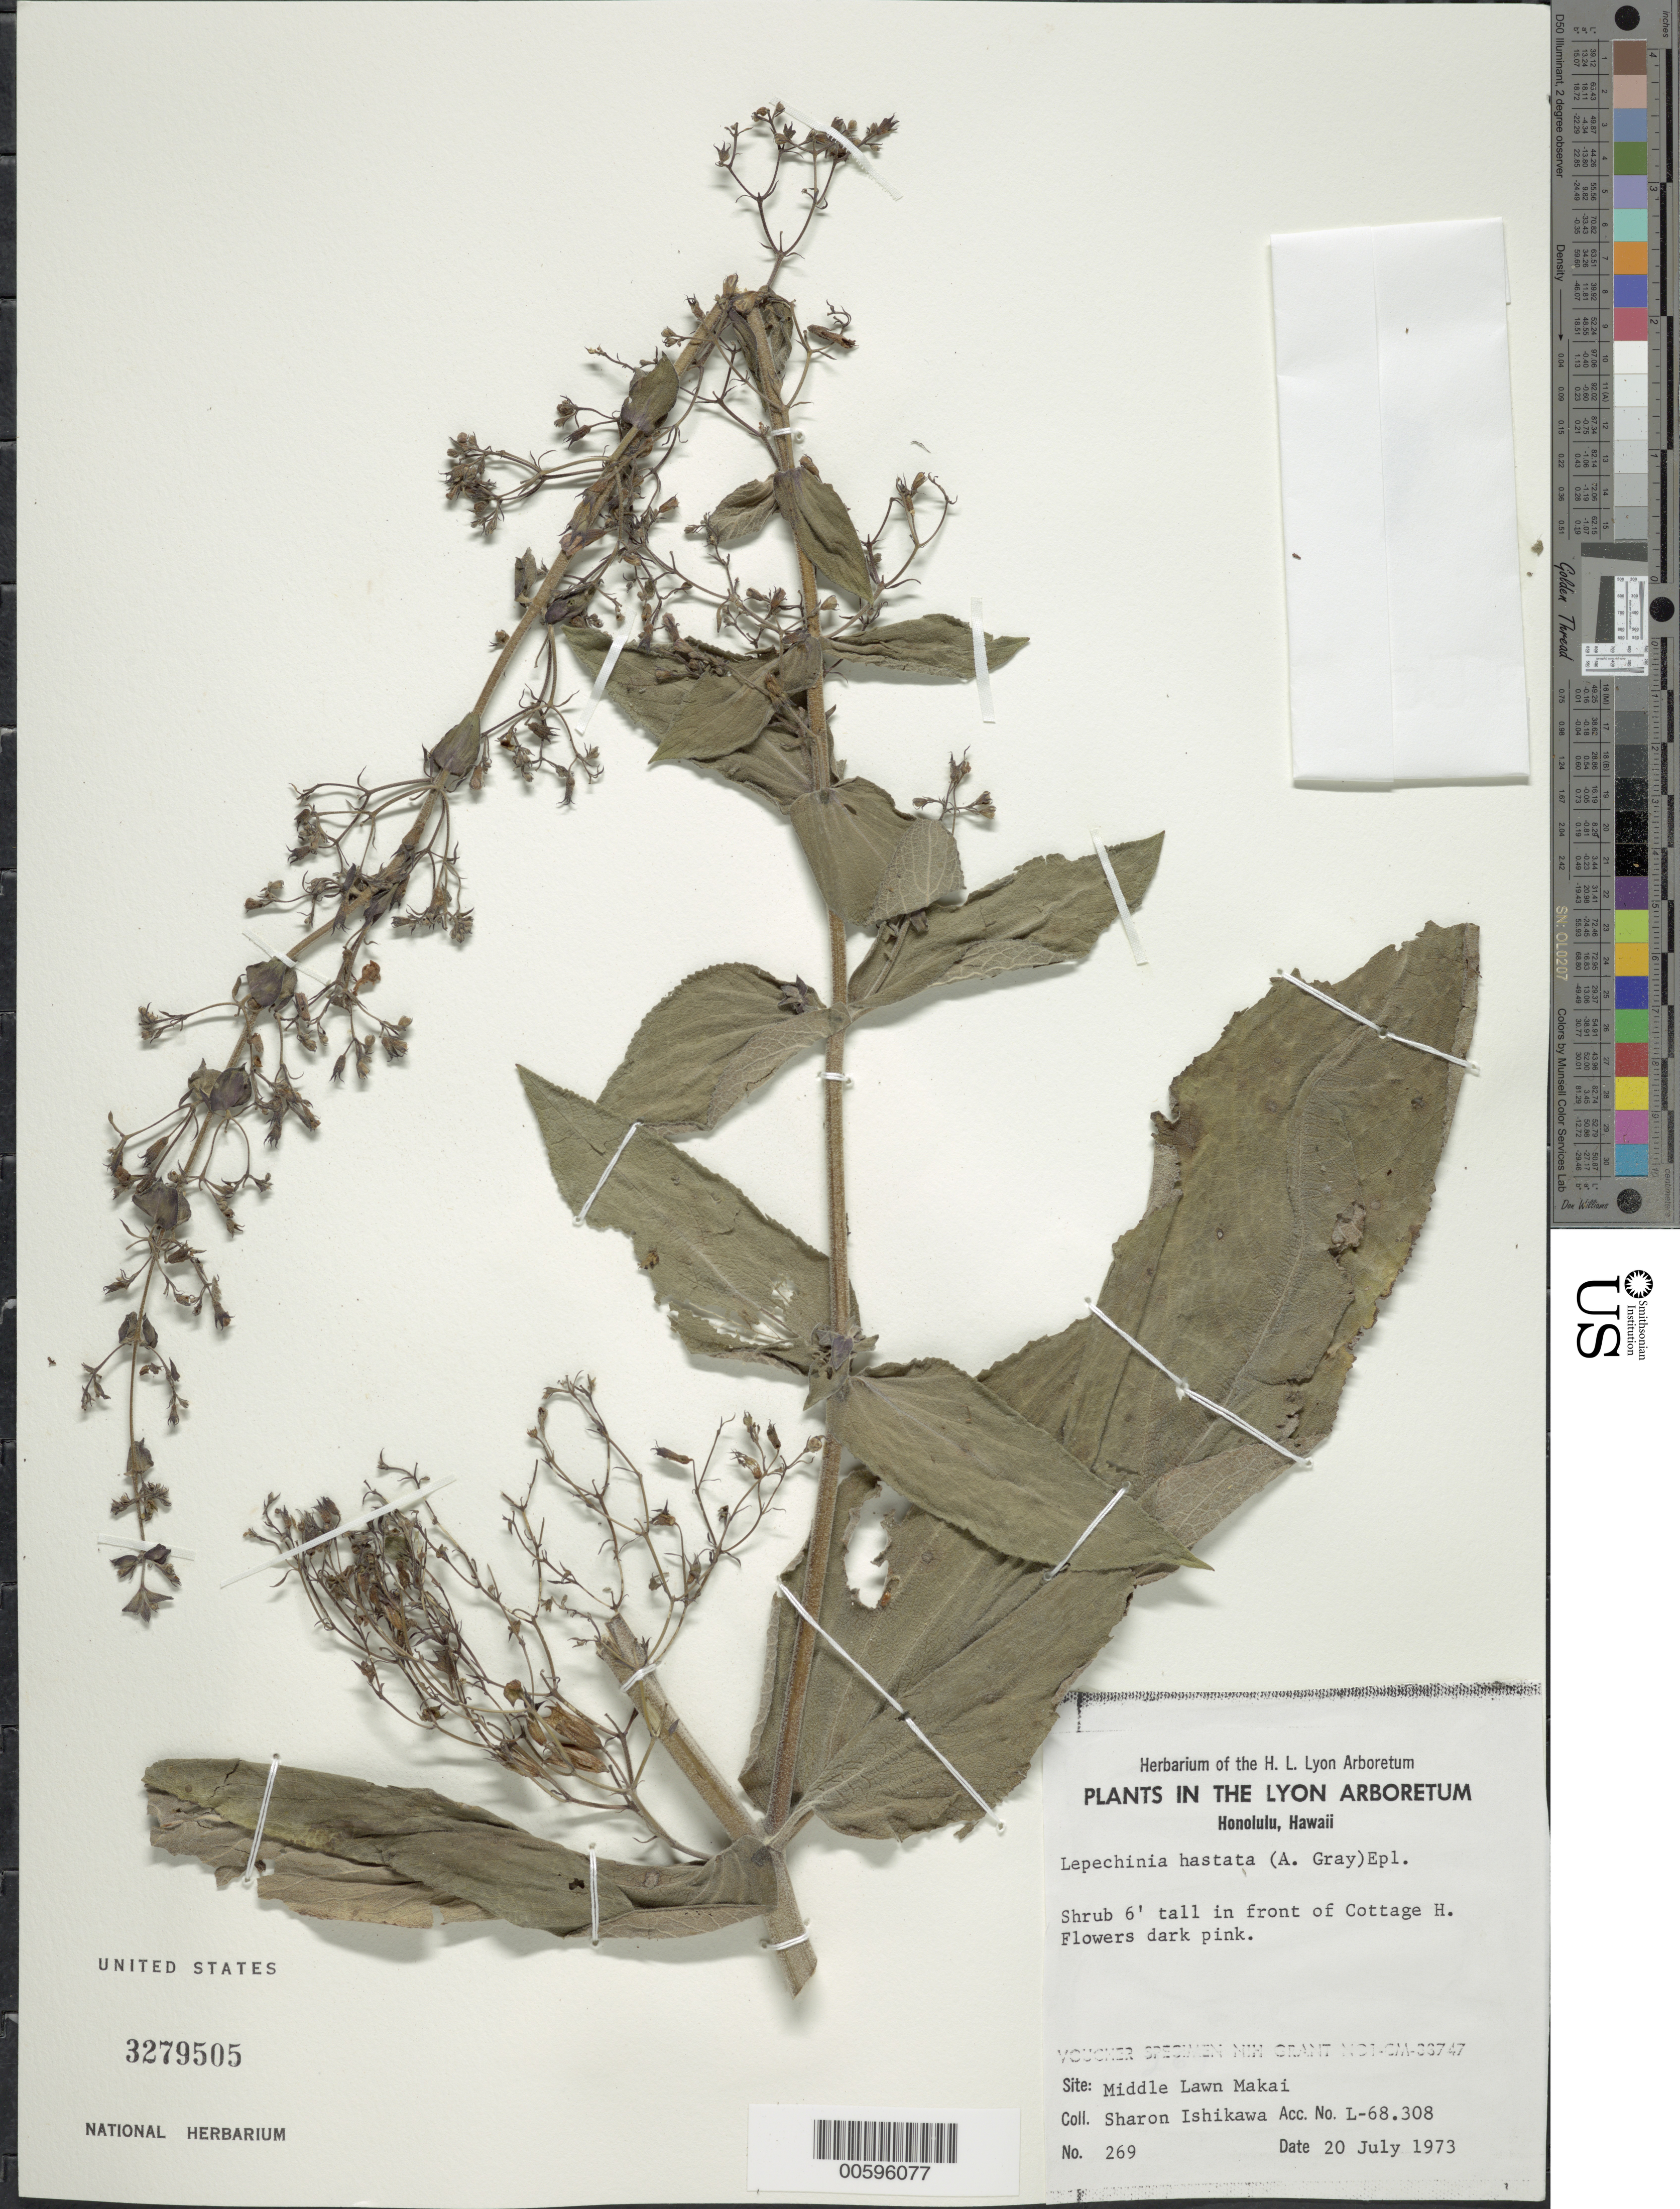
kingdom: Plantae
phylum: Tracheophyta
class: Magnoliopsida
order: Lamiales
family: Lamiaceae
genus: Lepechinia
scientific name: Lepechinia hastata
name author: (A. Gray) Epling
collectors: S. Ishikawa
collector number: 269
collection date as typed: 20 Jul 1973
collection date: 1973-07-20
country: United States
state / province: Hawaii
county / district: Honolulu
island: Oahu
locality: Honolulu, The Lyon Arboretum, in front of Cottage H., Middle Lawn Makai.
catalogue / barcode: US 3279505